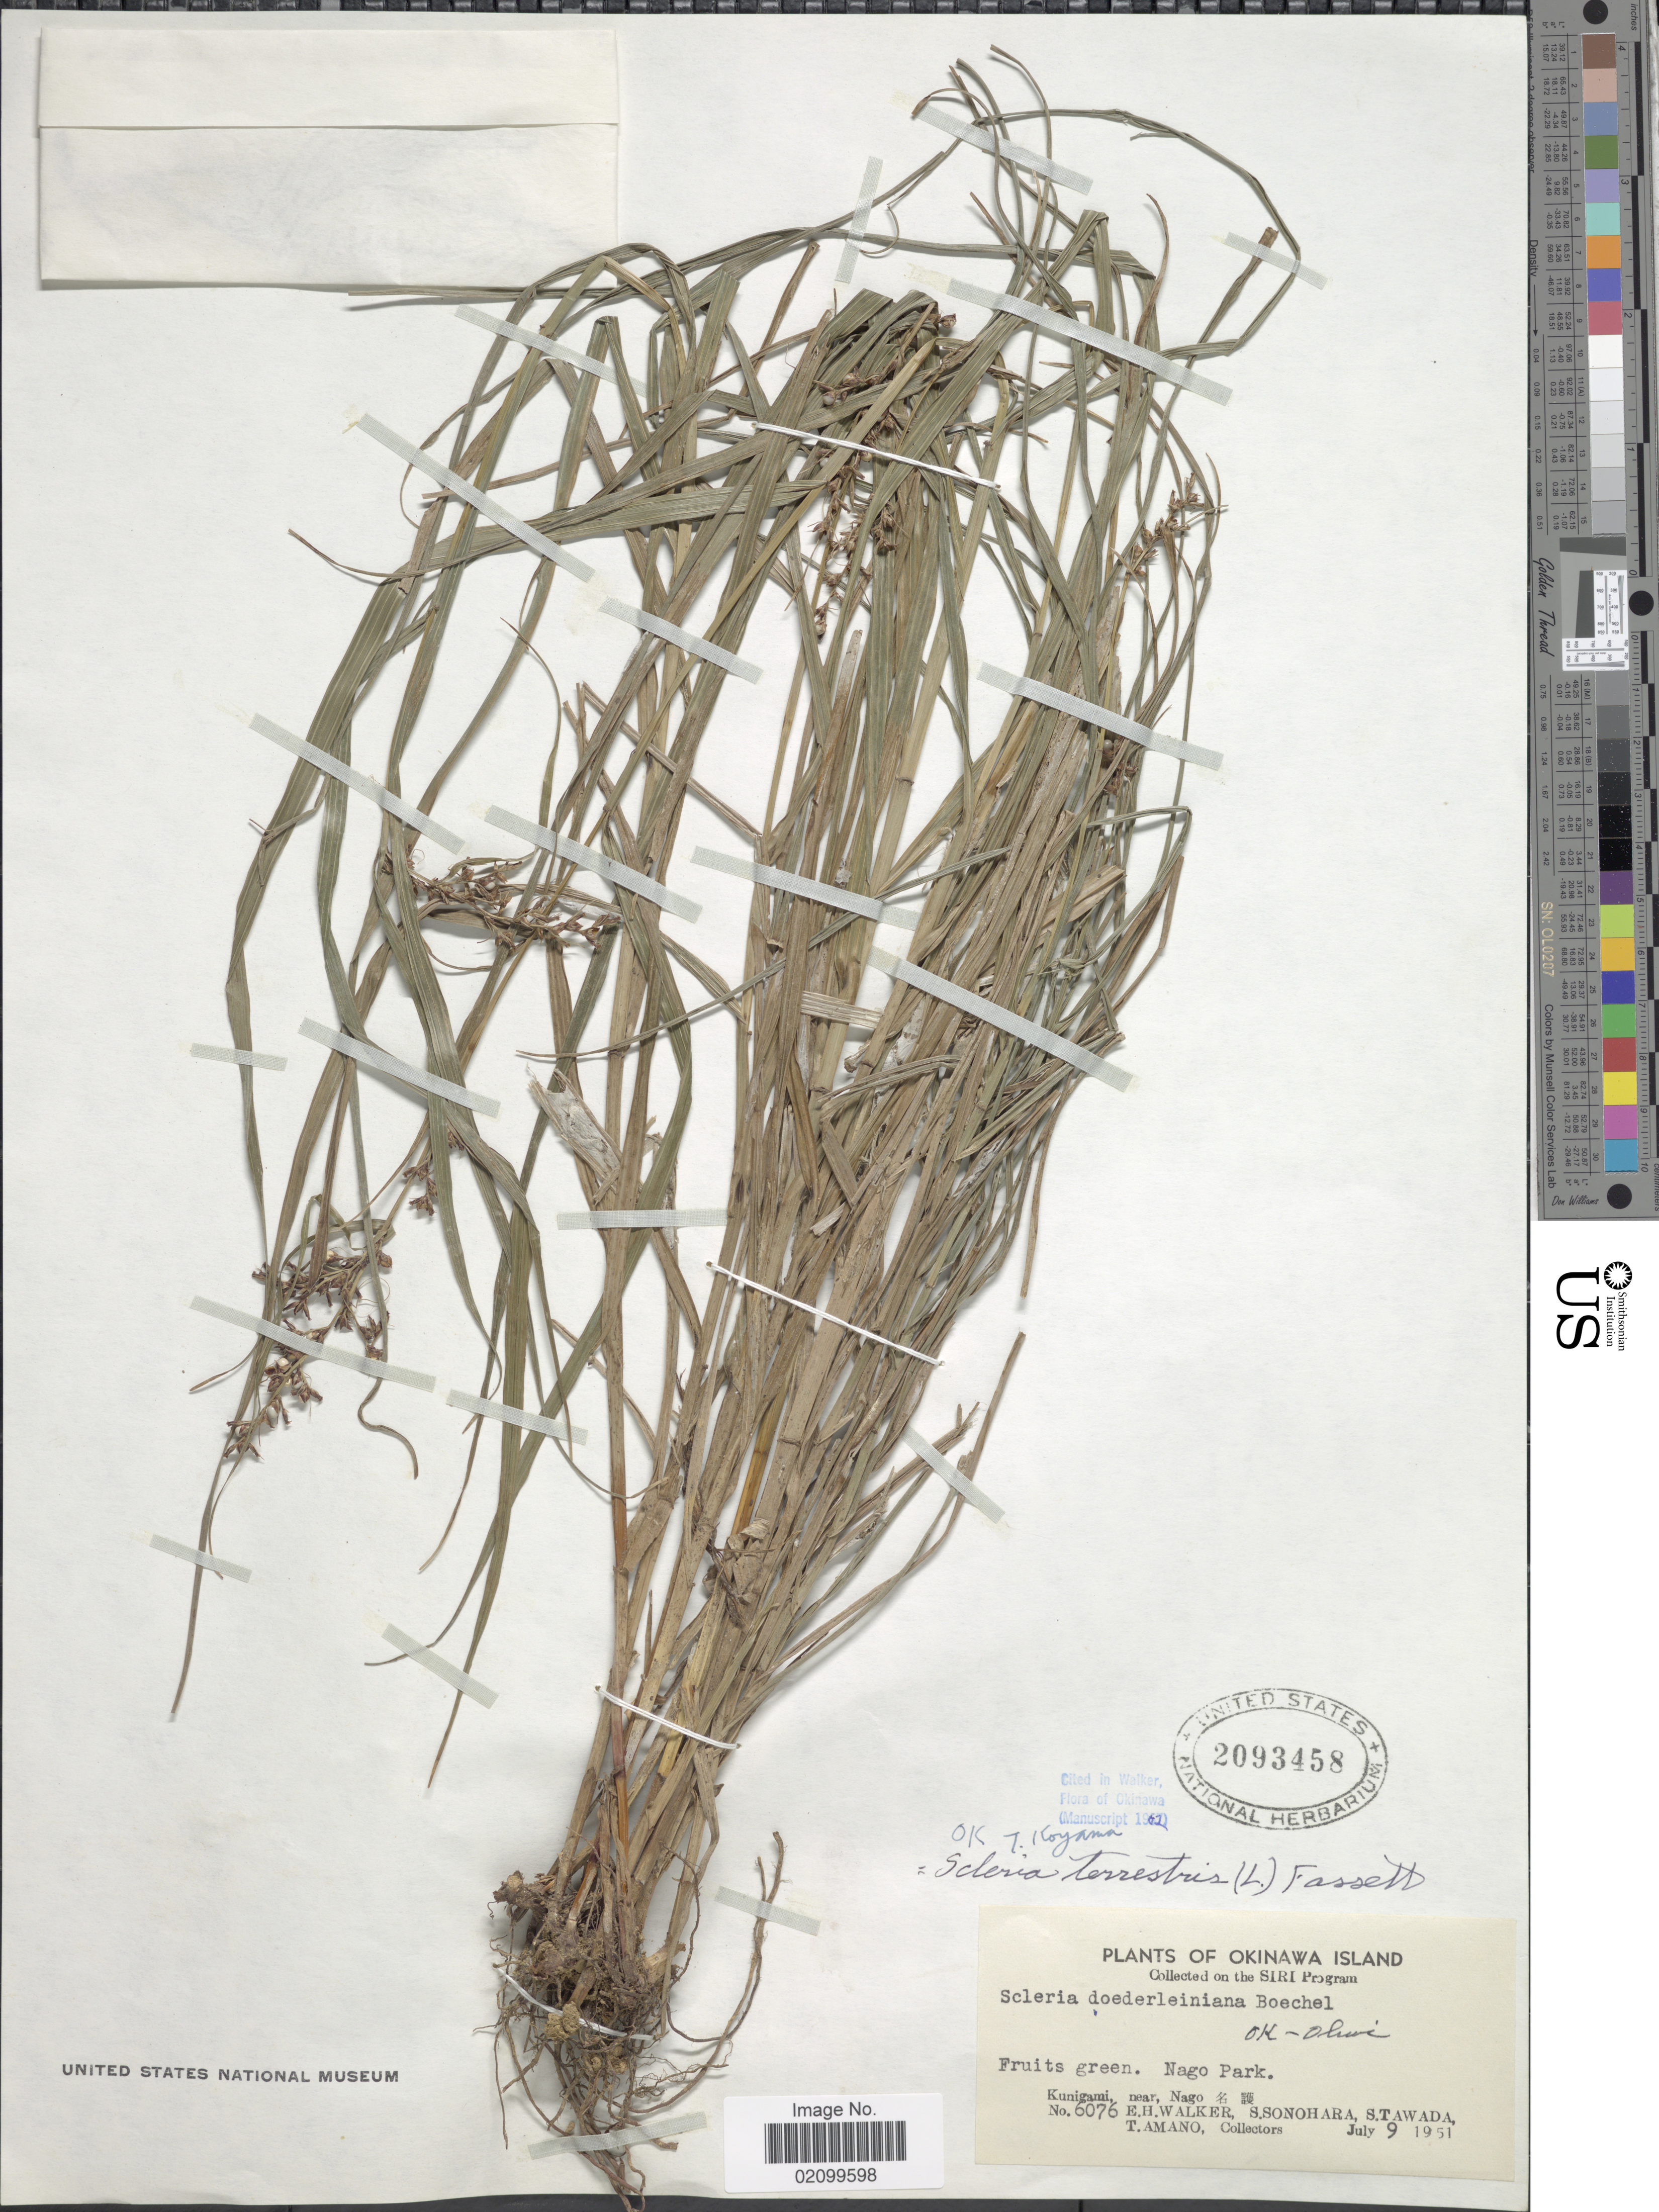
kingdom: Plantae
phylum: Tracheophyta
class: Liliopsida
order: Poales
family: Cyperaceae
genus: Scleria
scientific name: Scleria terrestris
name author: (L.) Fassett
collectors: E. H. Walker, S. Sonohara, S. Tawada & T. Amano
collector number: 6076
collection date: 1951-07-09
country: Japan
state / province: Okinawa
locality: Okinawa Island. Kunigami, near Nago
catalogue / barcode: US 2093458